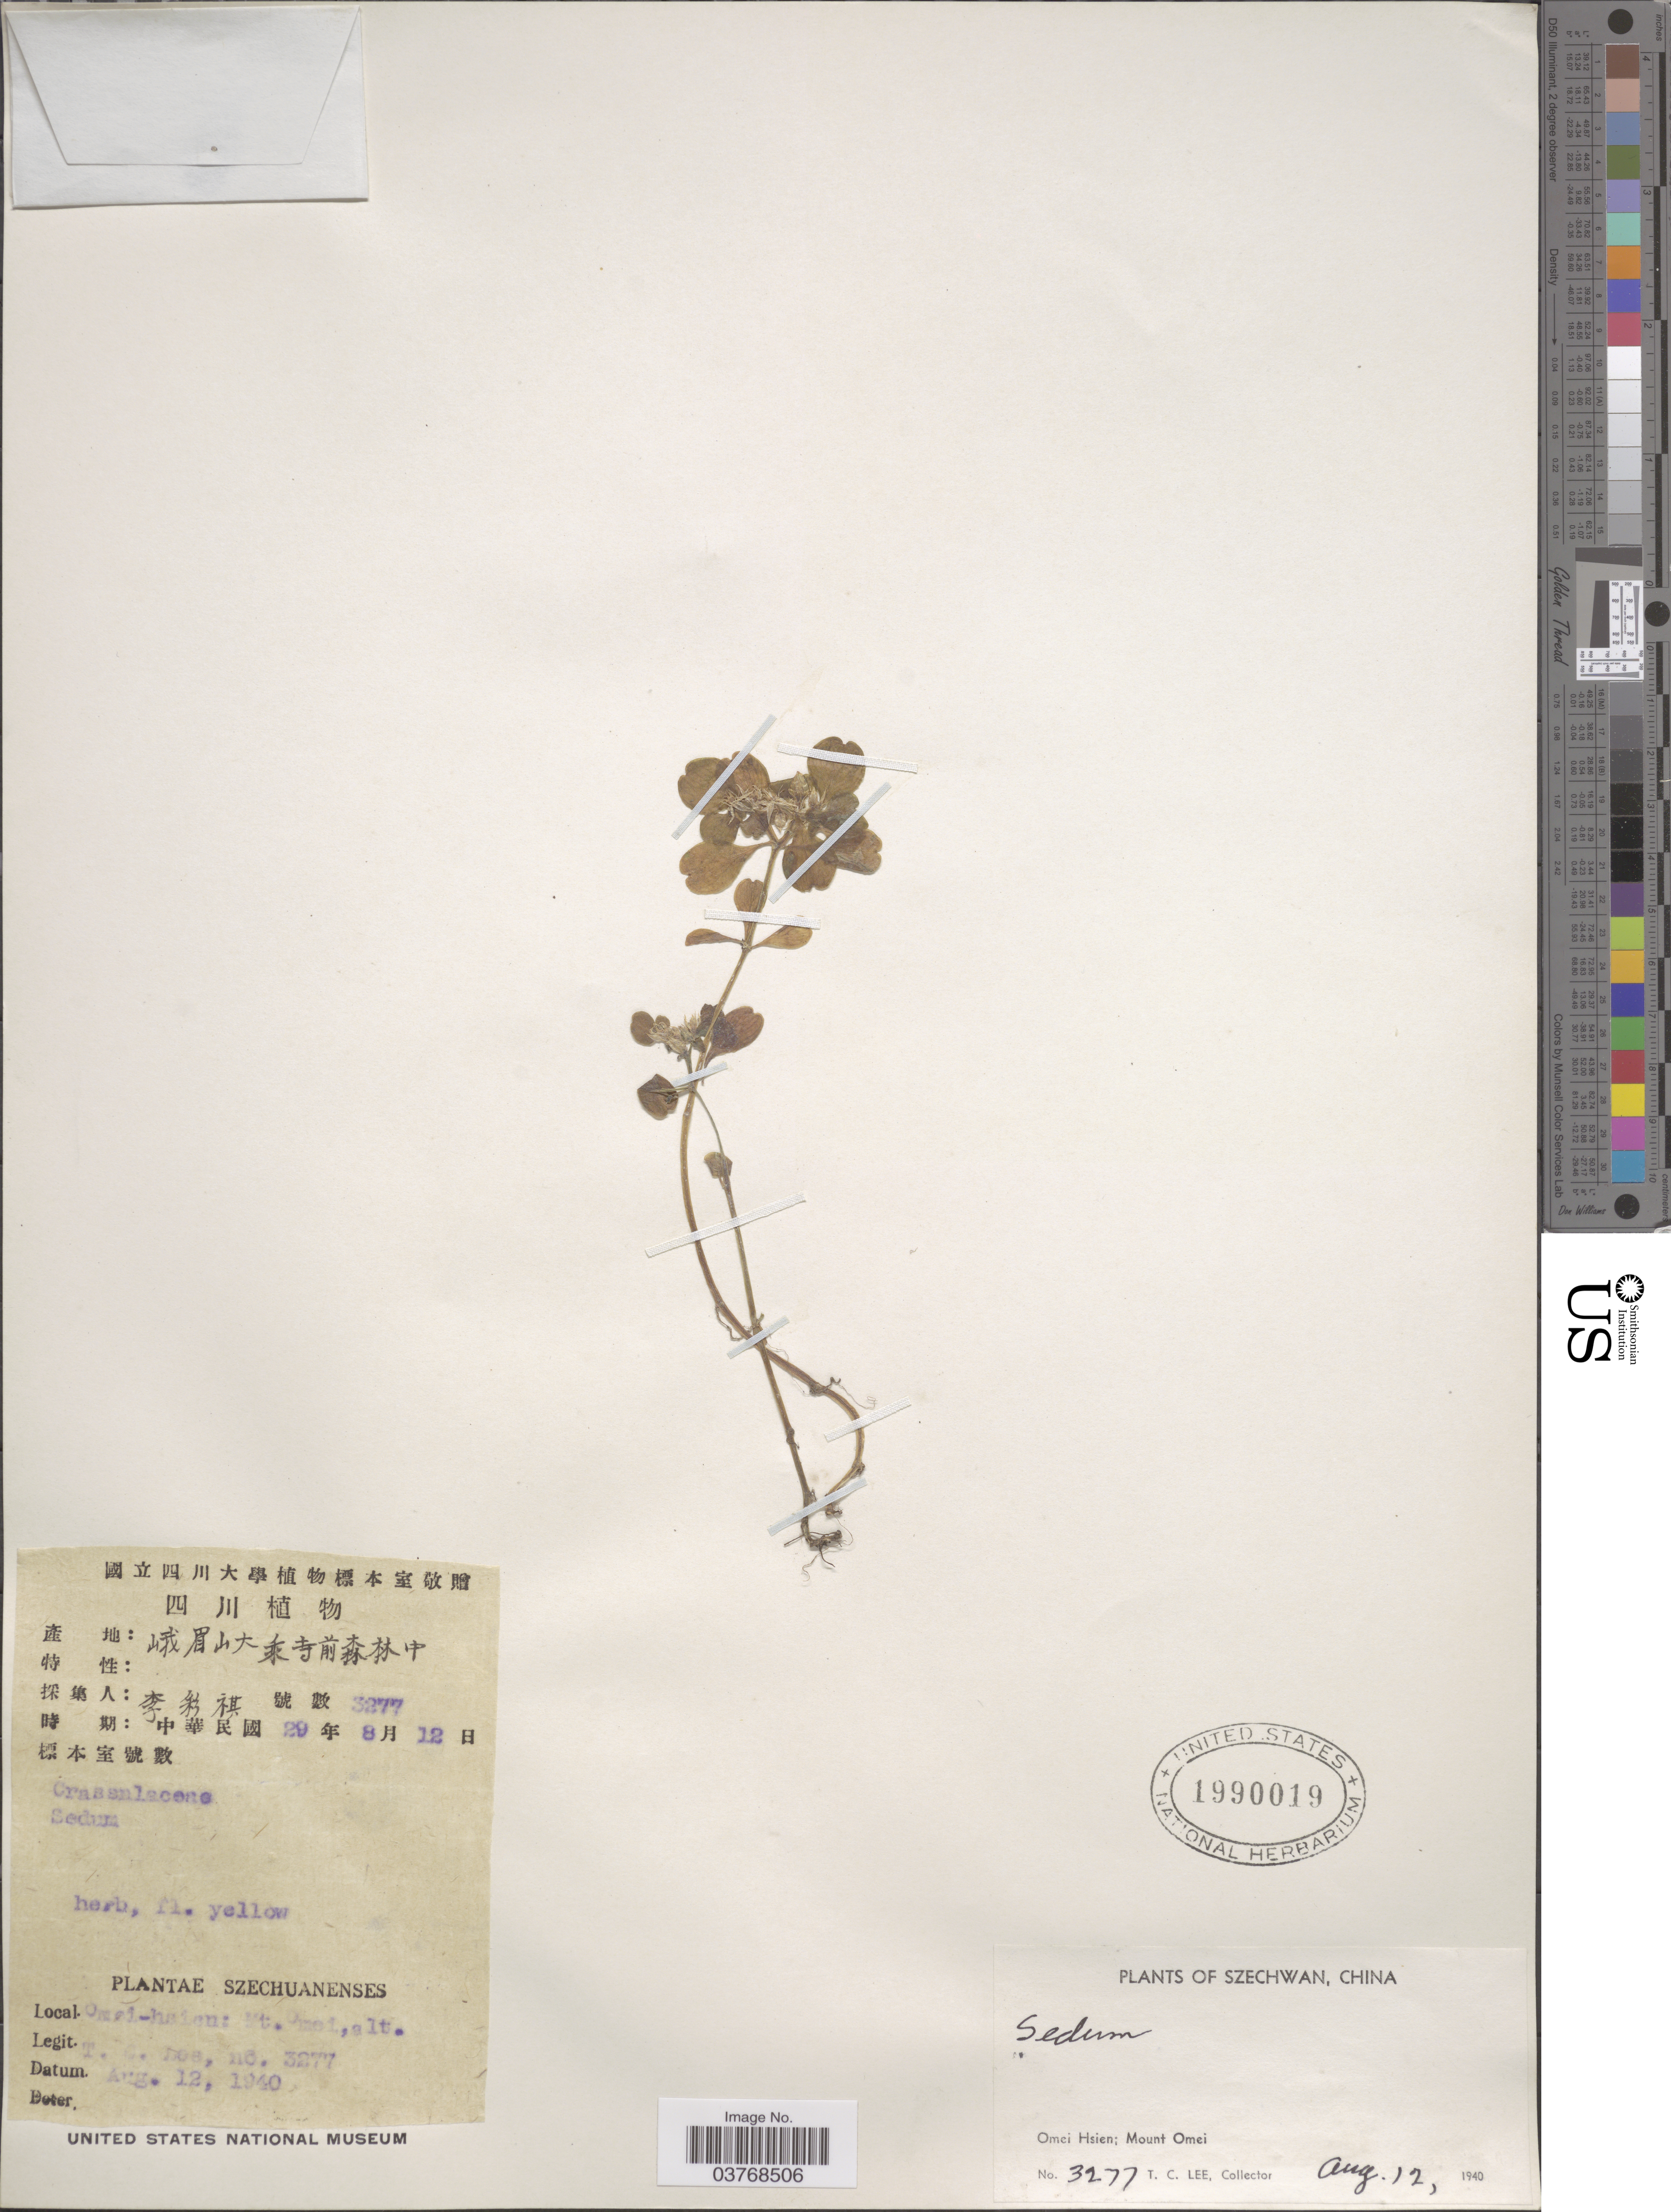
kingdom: Plantae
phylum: Tracheophyta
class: Magnoliopsida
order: Saxifragales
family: Crassulaceae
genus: Sedum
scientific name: Sedum sp.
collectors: T. Lee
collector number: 3277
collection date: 1940-08-12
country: China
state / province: Sichuan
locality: Szechwan. Omei Hsien; Mount Omei.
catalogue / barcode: US 1990019